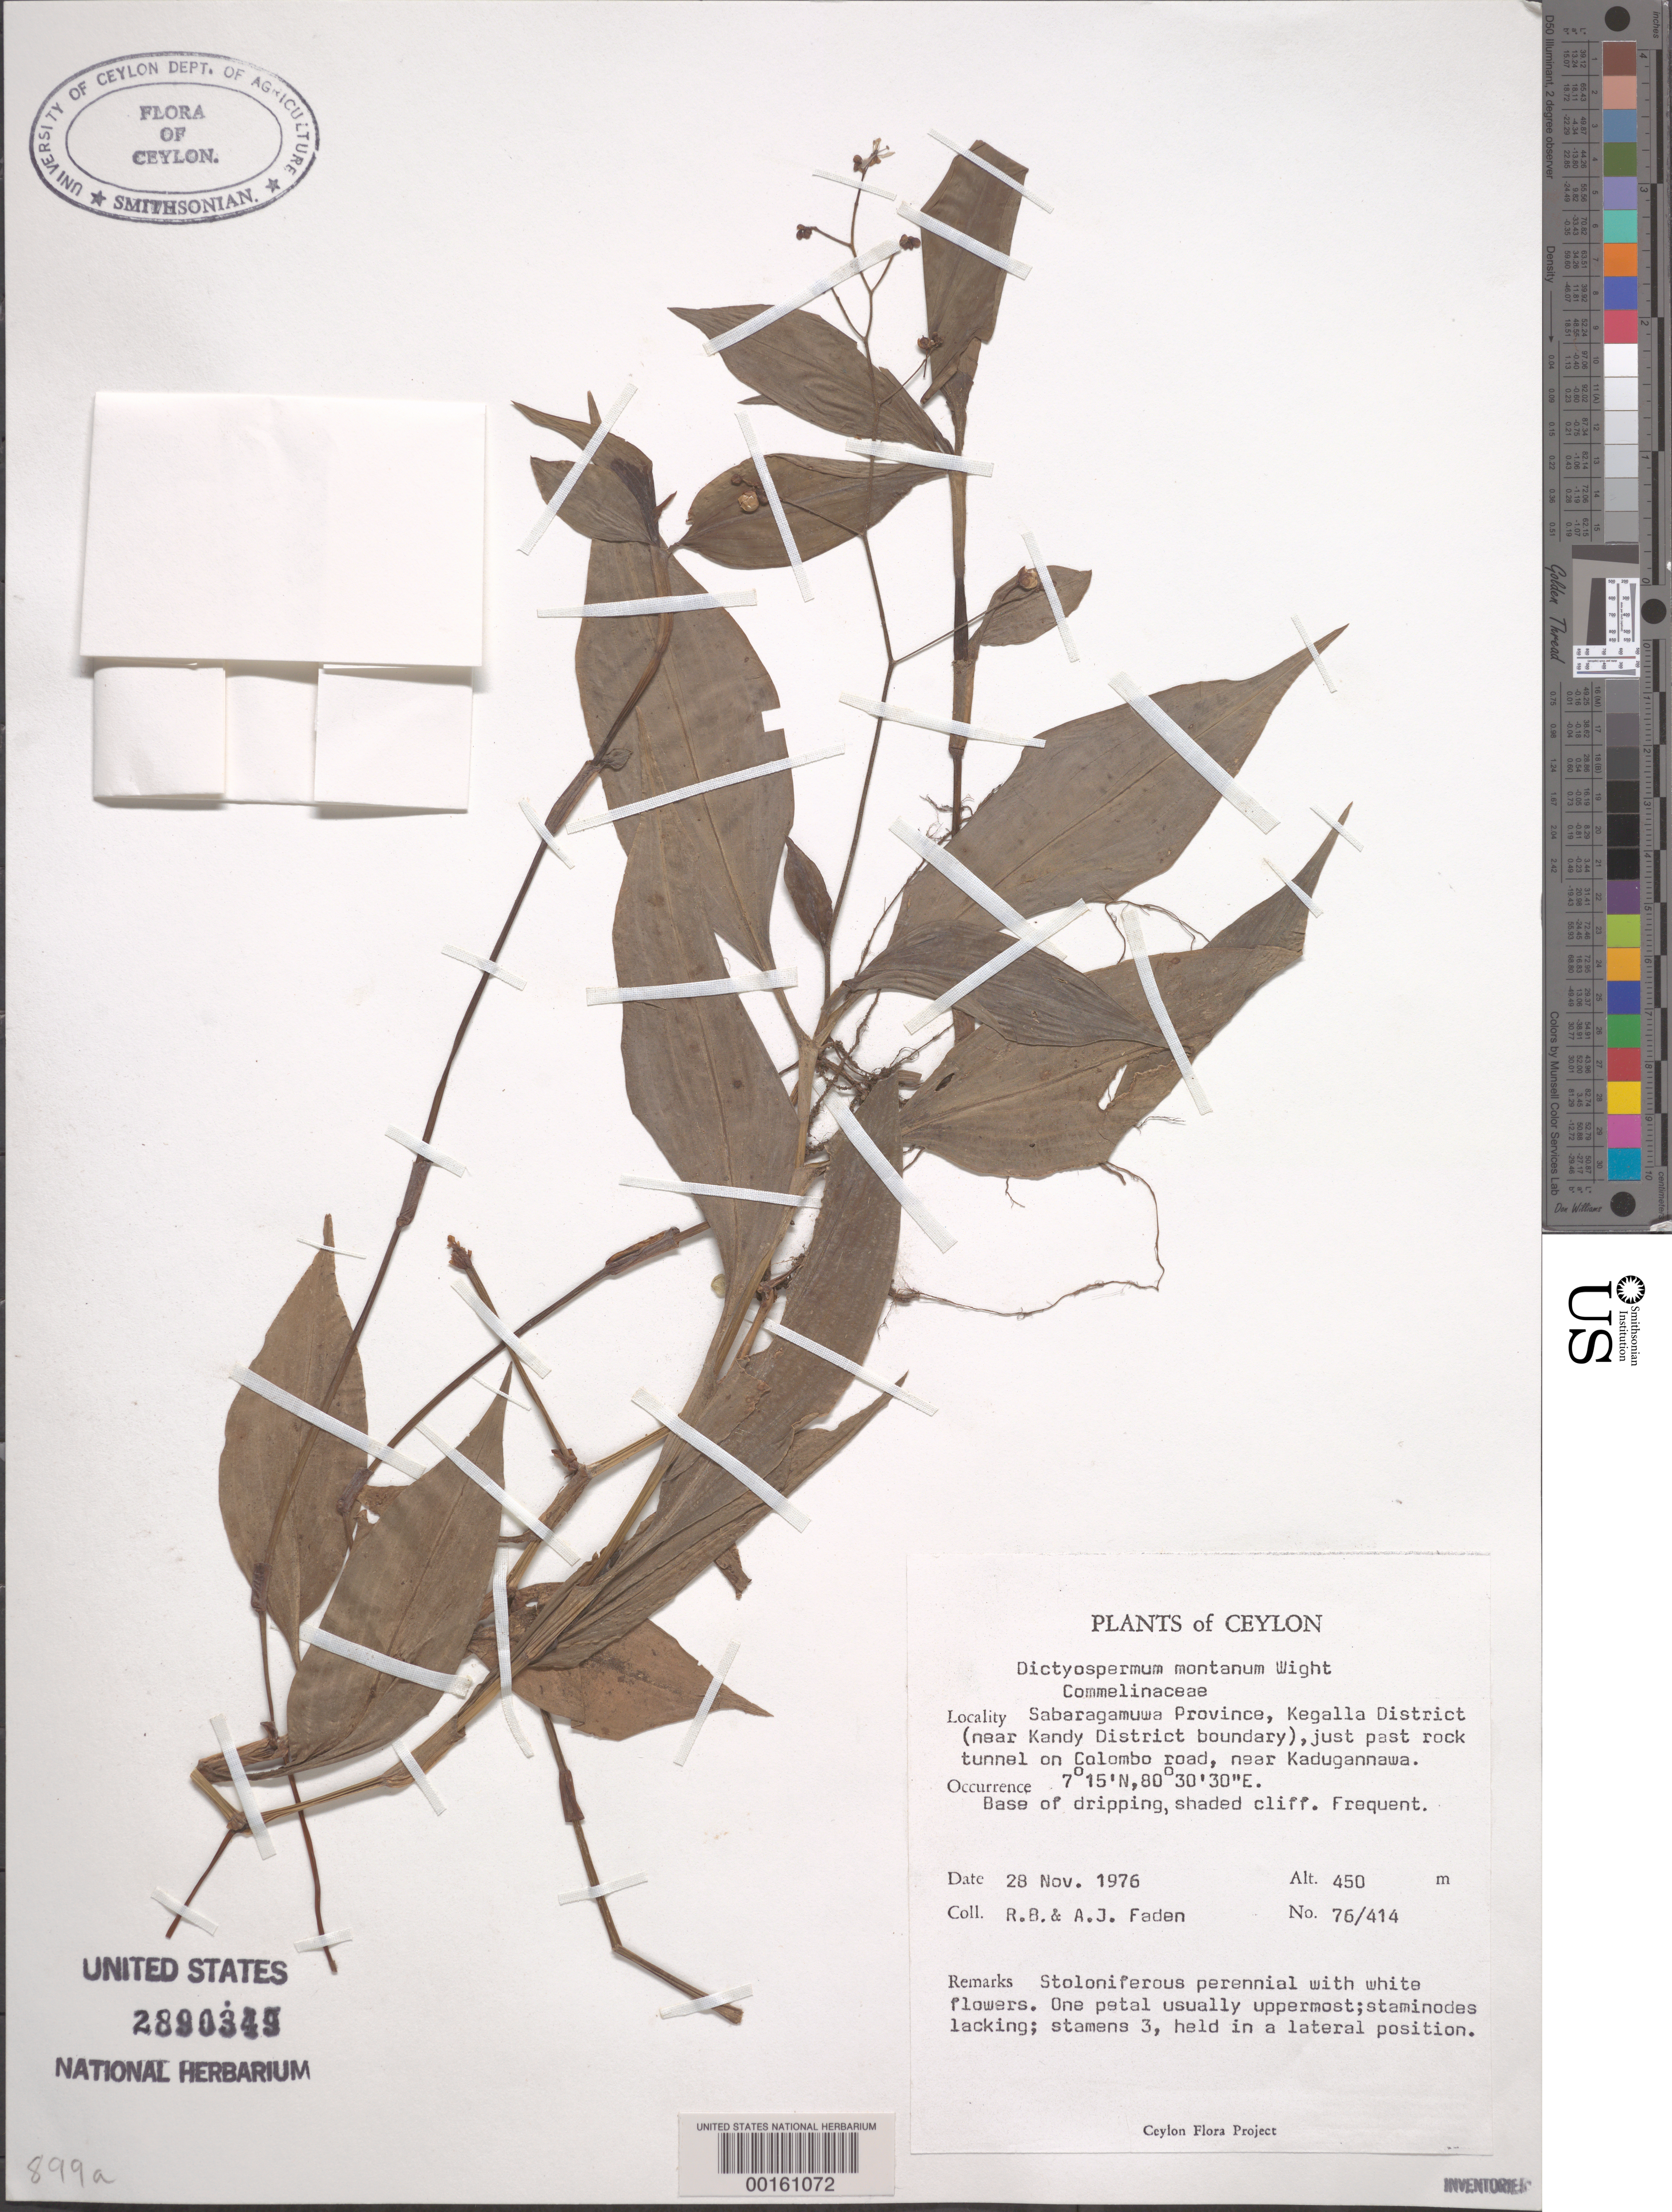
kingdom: Plantae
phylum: Tracheophyta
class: Liliopsida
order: Commelinales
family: Commelinaceae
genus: Dictyospermum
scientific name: Dictyospermum montanum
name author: Wight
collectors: R. B. Faden & A. J. Faden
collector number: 76/414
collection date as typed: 28 Nov 1976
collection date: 1976-11-28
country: Sri Lanka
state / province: Sabaragamuwa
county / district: Kegalla Dist.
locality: Near kadugannawa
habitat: Shaded base of dripping cliff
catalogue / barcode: US 2890349